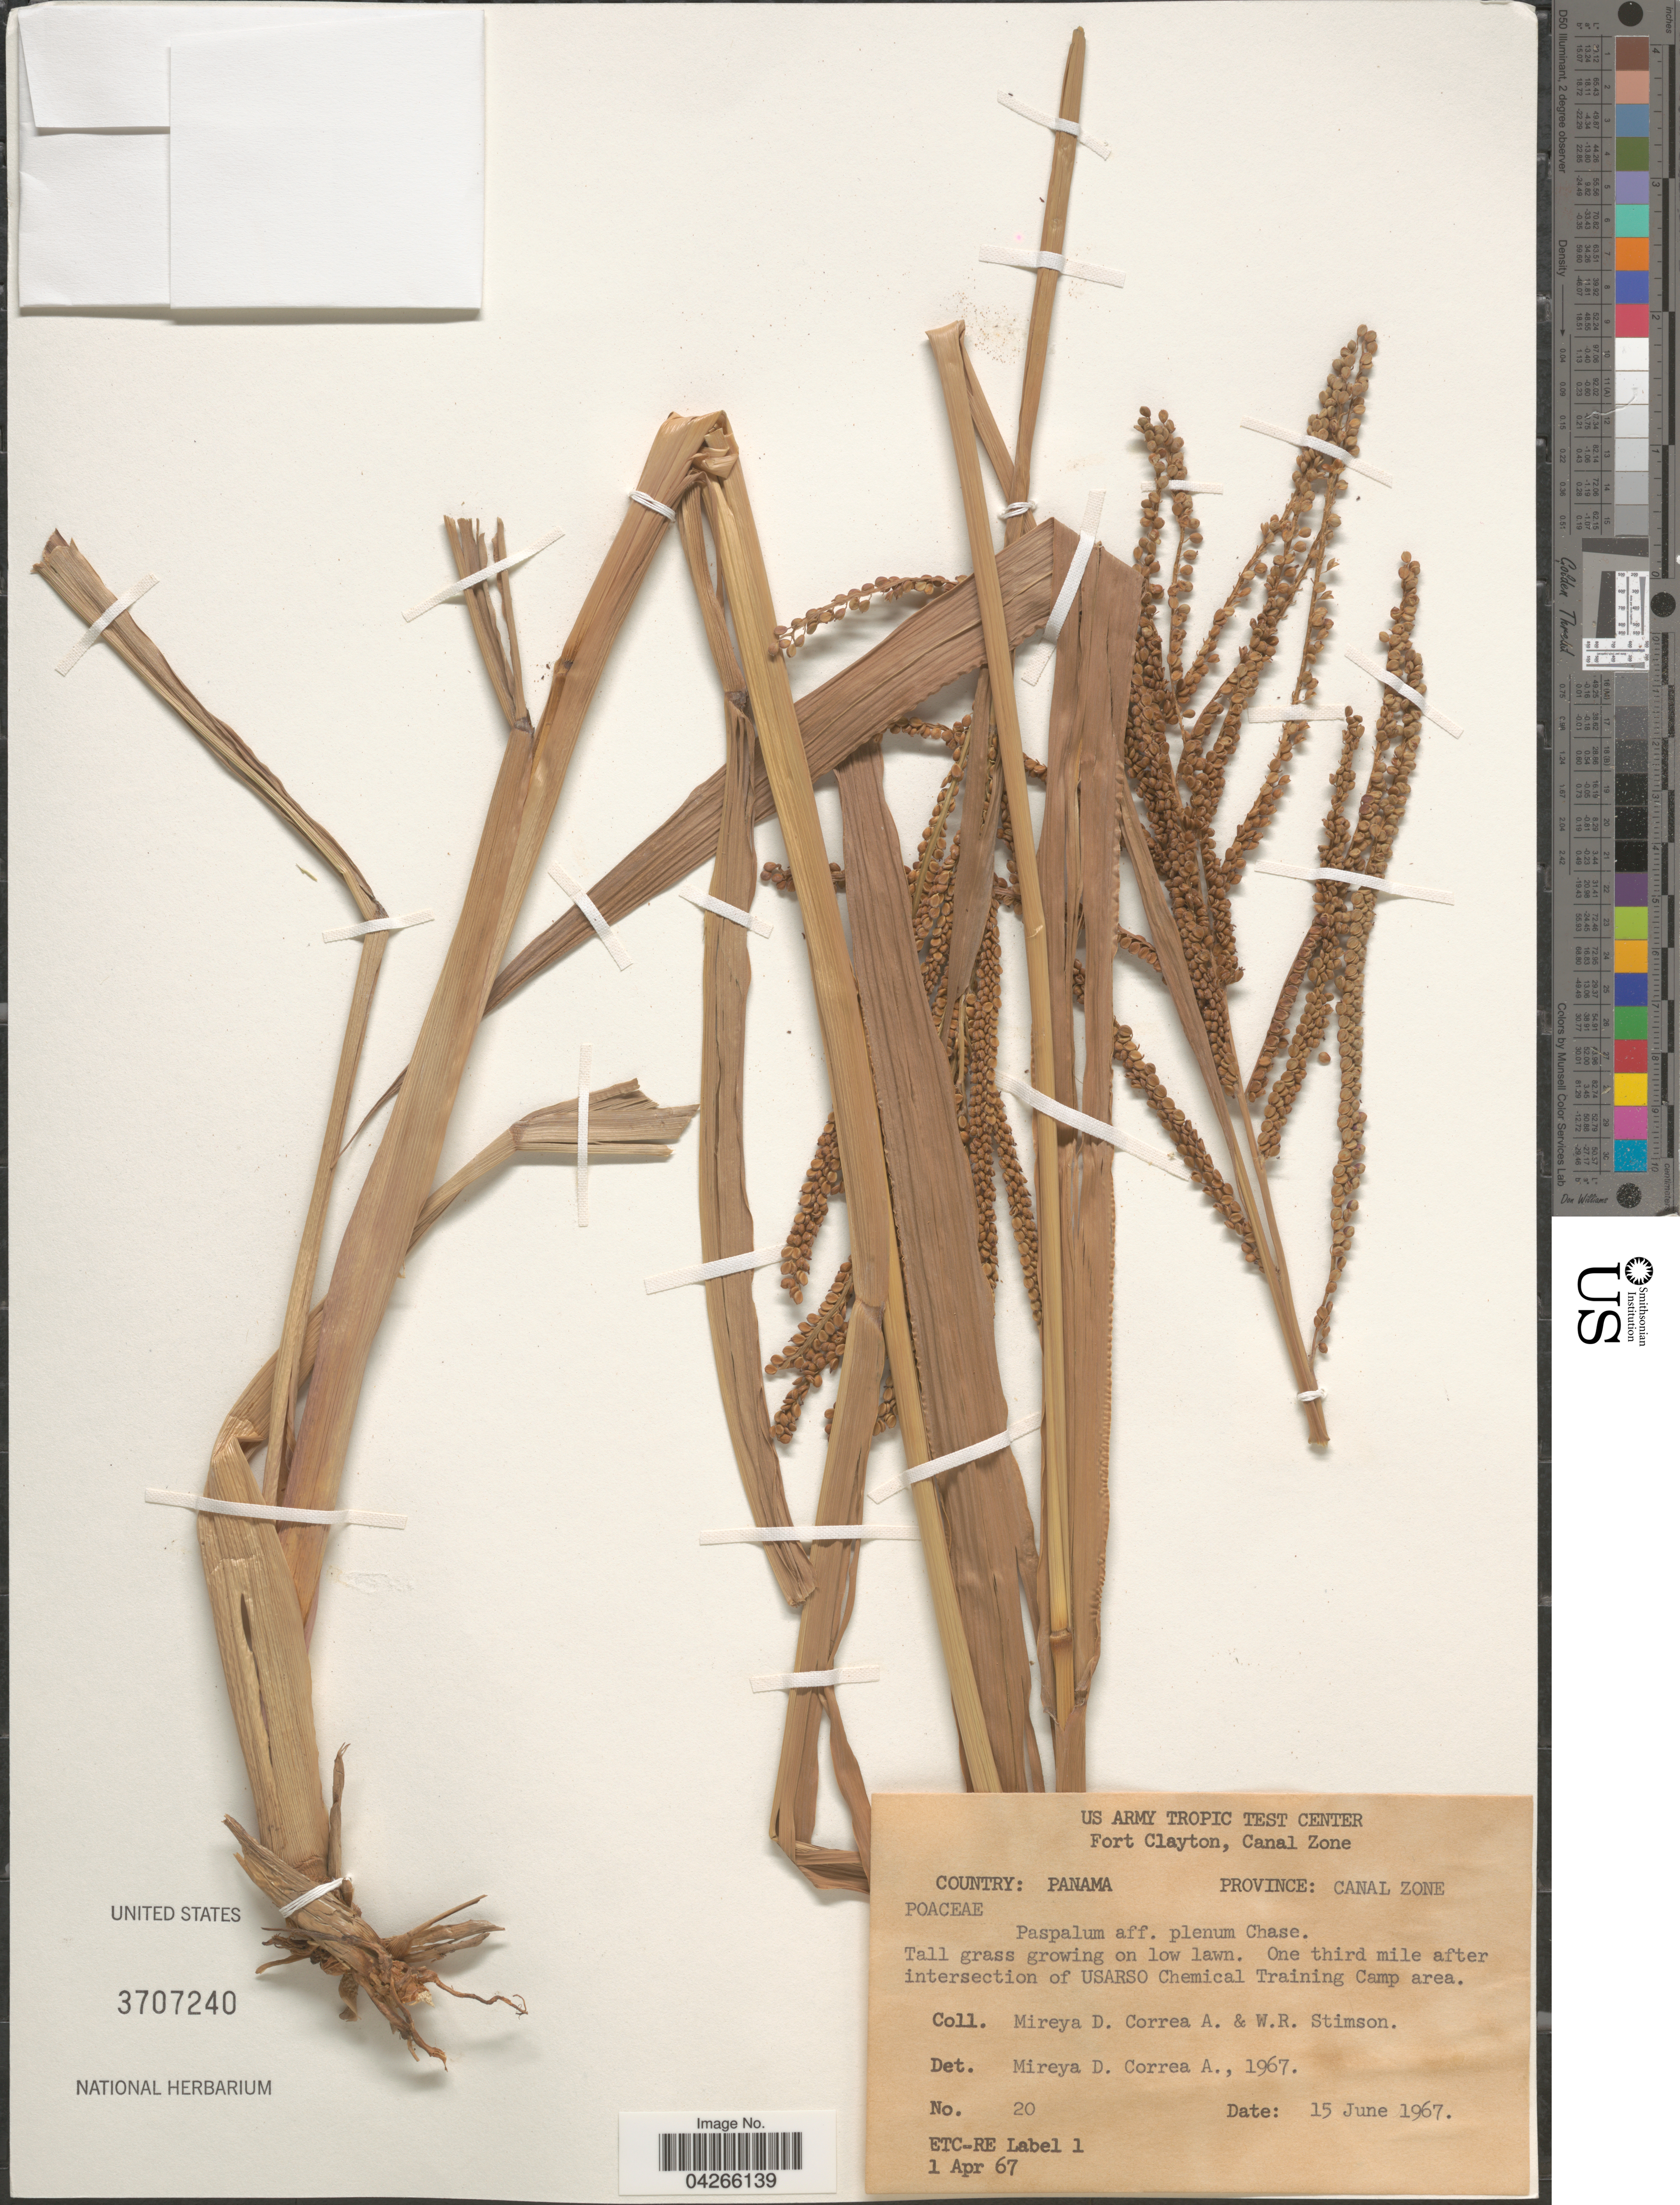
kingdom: Plantae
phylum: Tracheophyta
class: Liliopsida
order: Poales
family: Poaceae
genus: Paspalum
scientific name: Paspalum sp.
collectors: M. D. Corrêa-A. & W. R. Stimson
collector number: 20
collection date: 1967-06-15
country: Panama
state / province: Colón / Panamá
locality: Province: Canal Zone. One third mile after intersection of USARSO Chemical Training Camp area.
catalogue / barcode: US 3707240